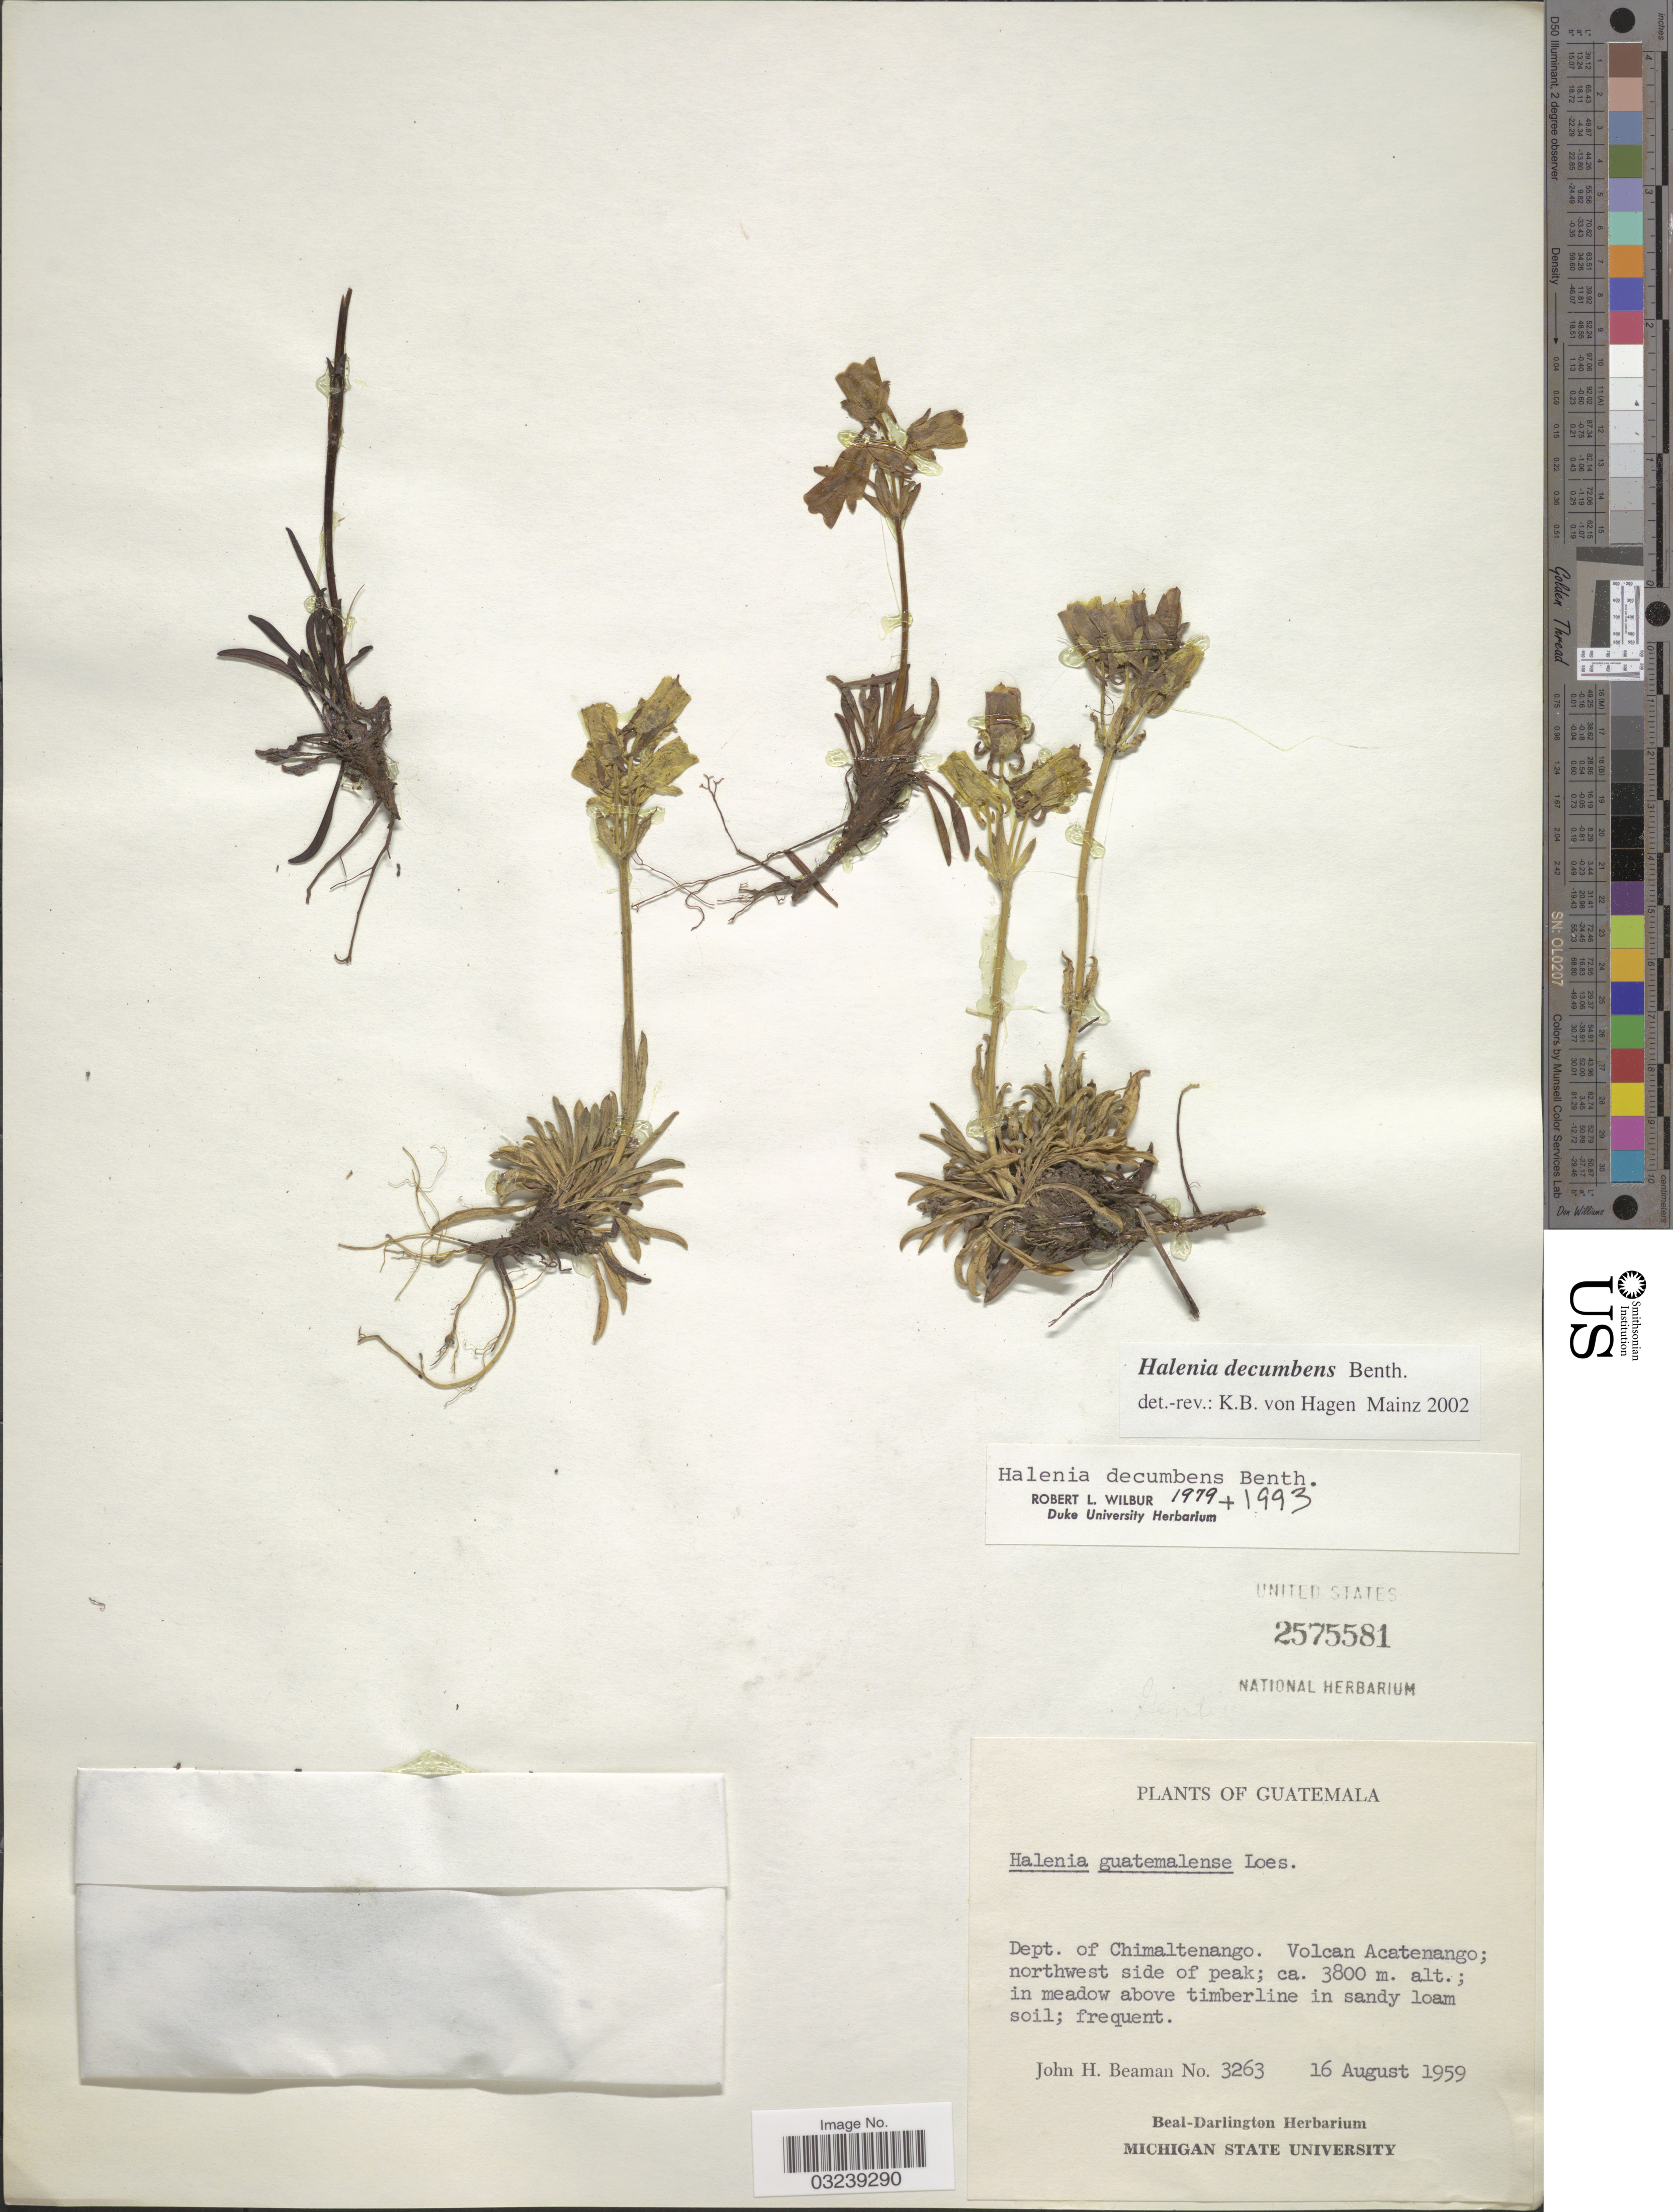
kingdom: Plantae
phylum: Tracheophyta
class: Magnoliopsida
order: Gentianales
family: Gentianaceae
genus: Halenia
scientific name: Halenia decumbens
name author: Benth.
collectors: J. H. Beaman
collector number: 3263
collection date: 1959-08-16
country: Guatemala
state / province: Chimaltenango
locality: Dept. of Chimaltenango. Volcan Acatenango; northwest side of peak.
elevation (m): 3800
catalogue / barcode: US 2575581